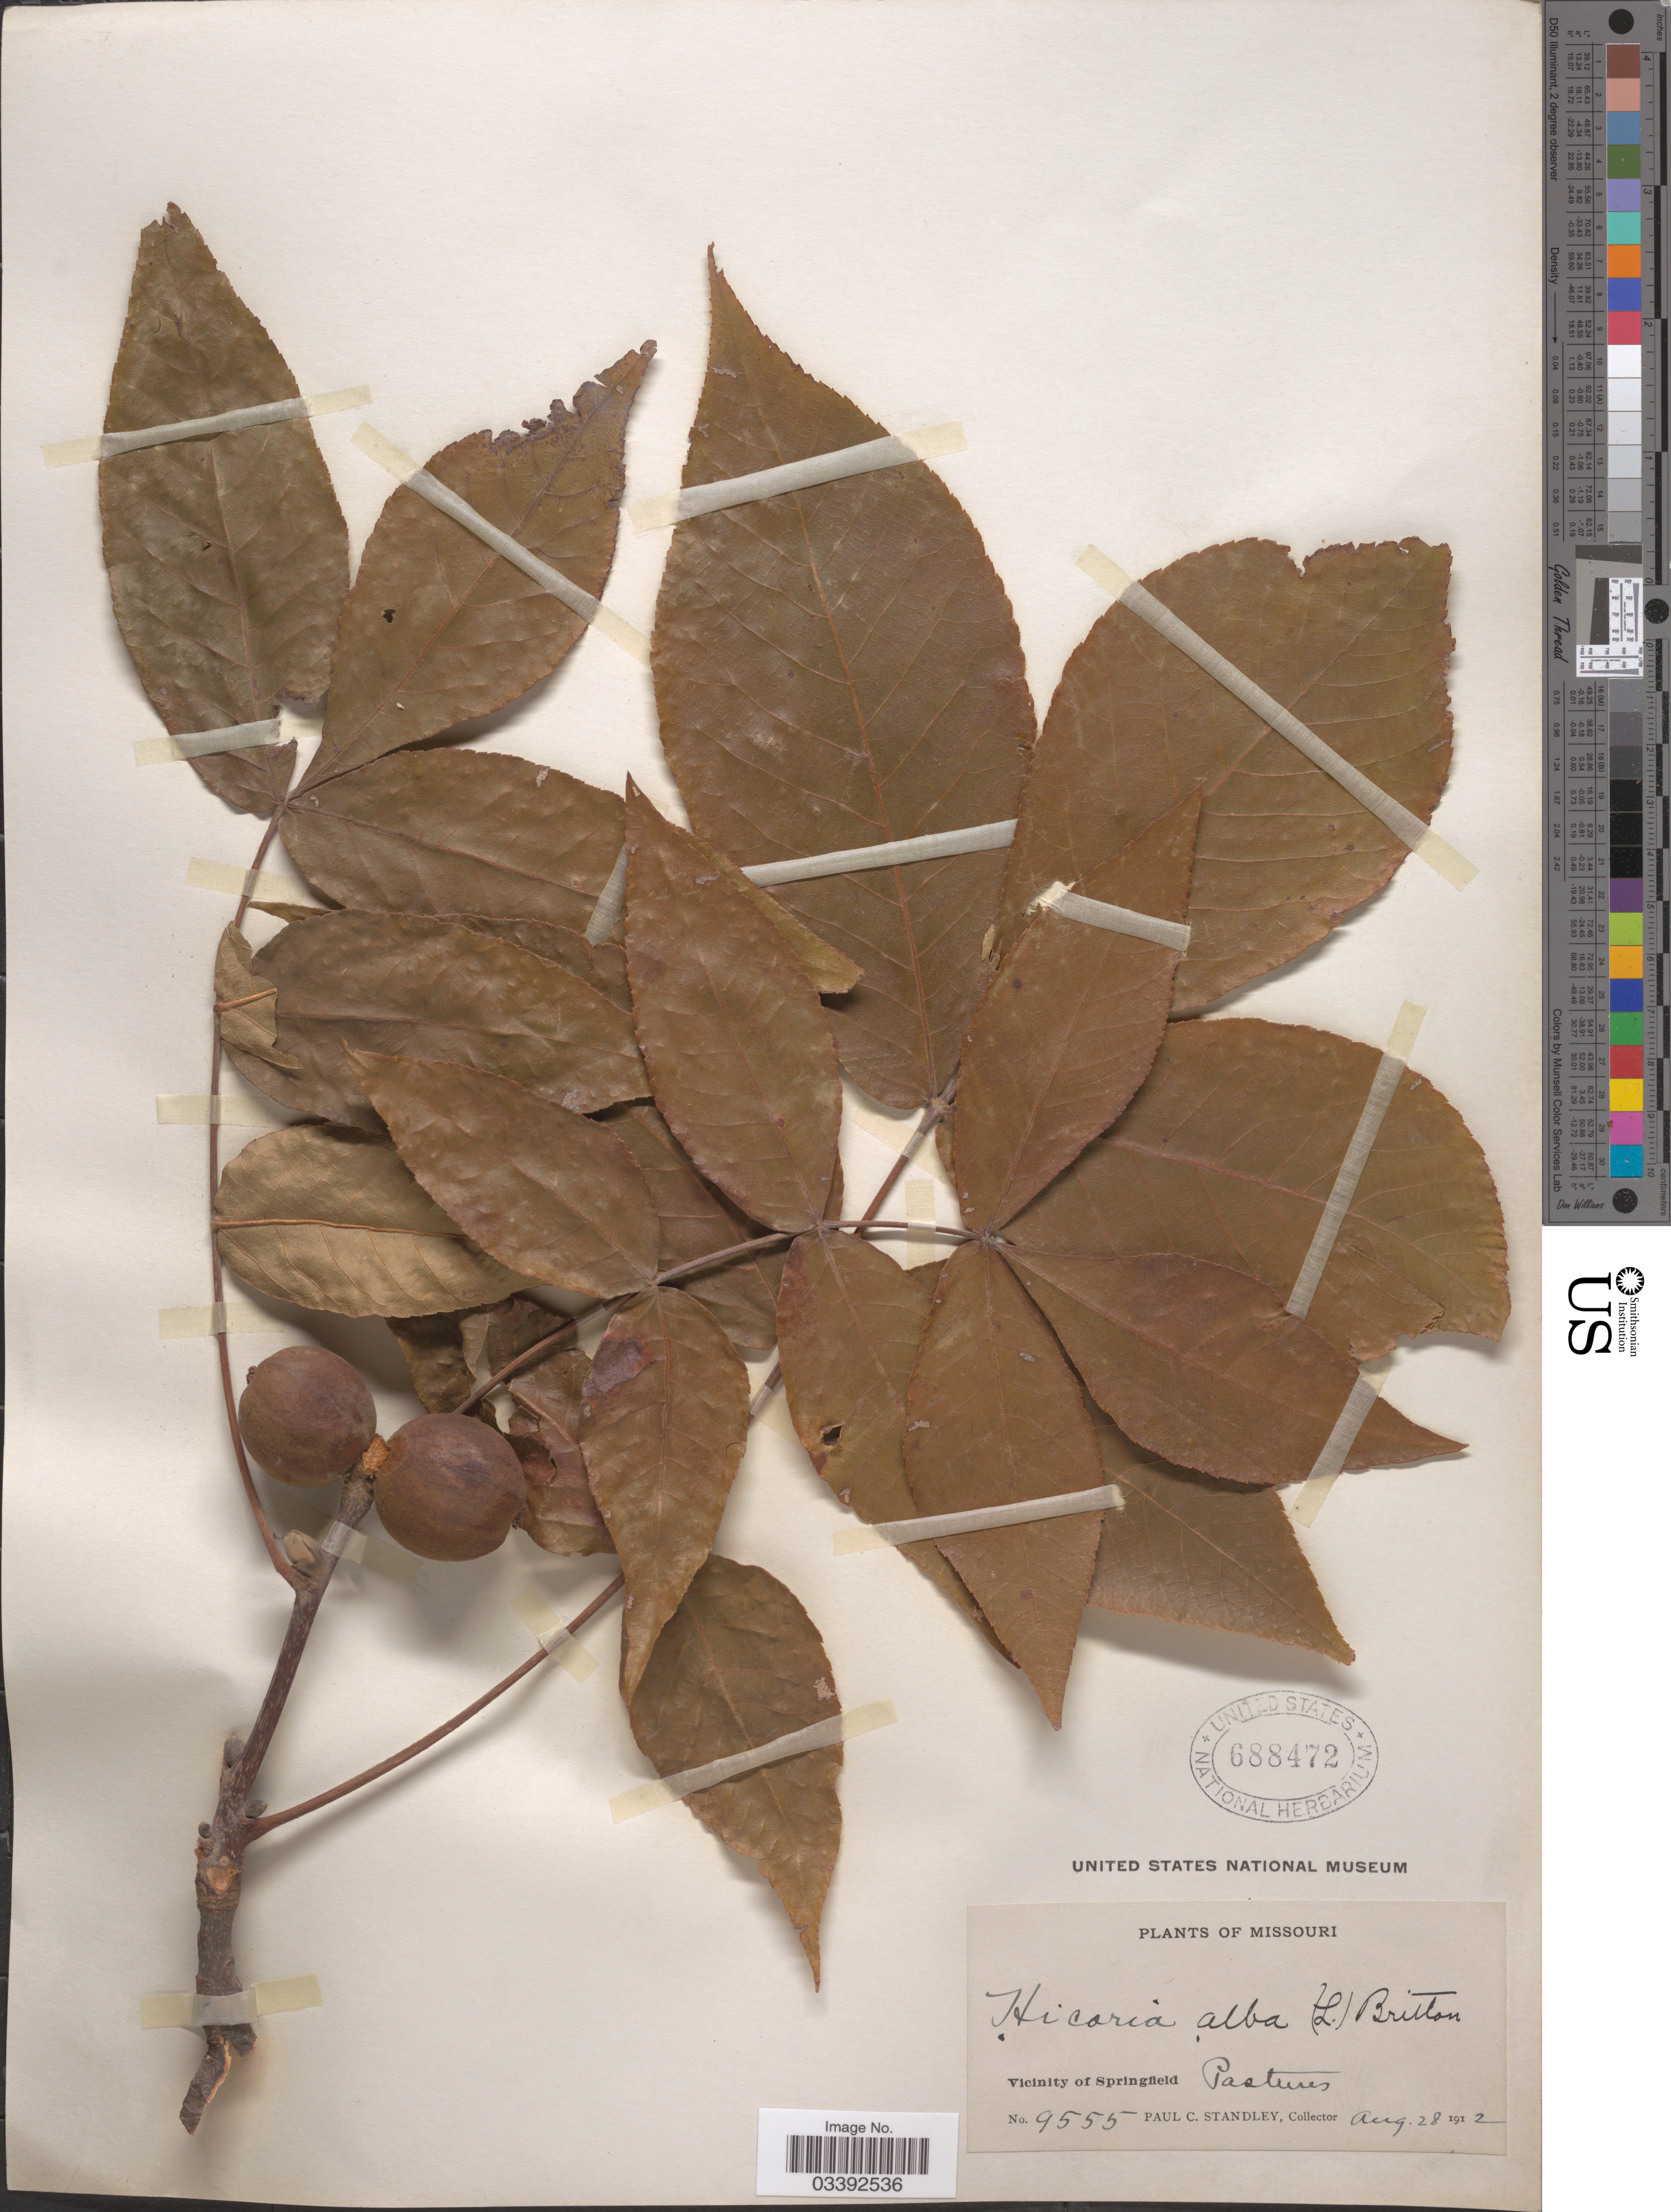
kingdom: Plantae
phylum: Tracheophyta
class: Magnoliopsida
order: Fagales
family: Juglandaceae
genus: Carya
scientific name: Carya tomentosa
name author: (Lam.) Nutt.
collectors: P. C. Standley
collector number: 9555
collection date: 1912-08-28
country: United States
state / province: Missouri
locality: Vicinity of Springfield. Pastures.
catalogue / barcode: US 688472